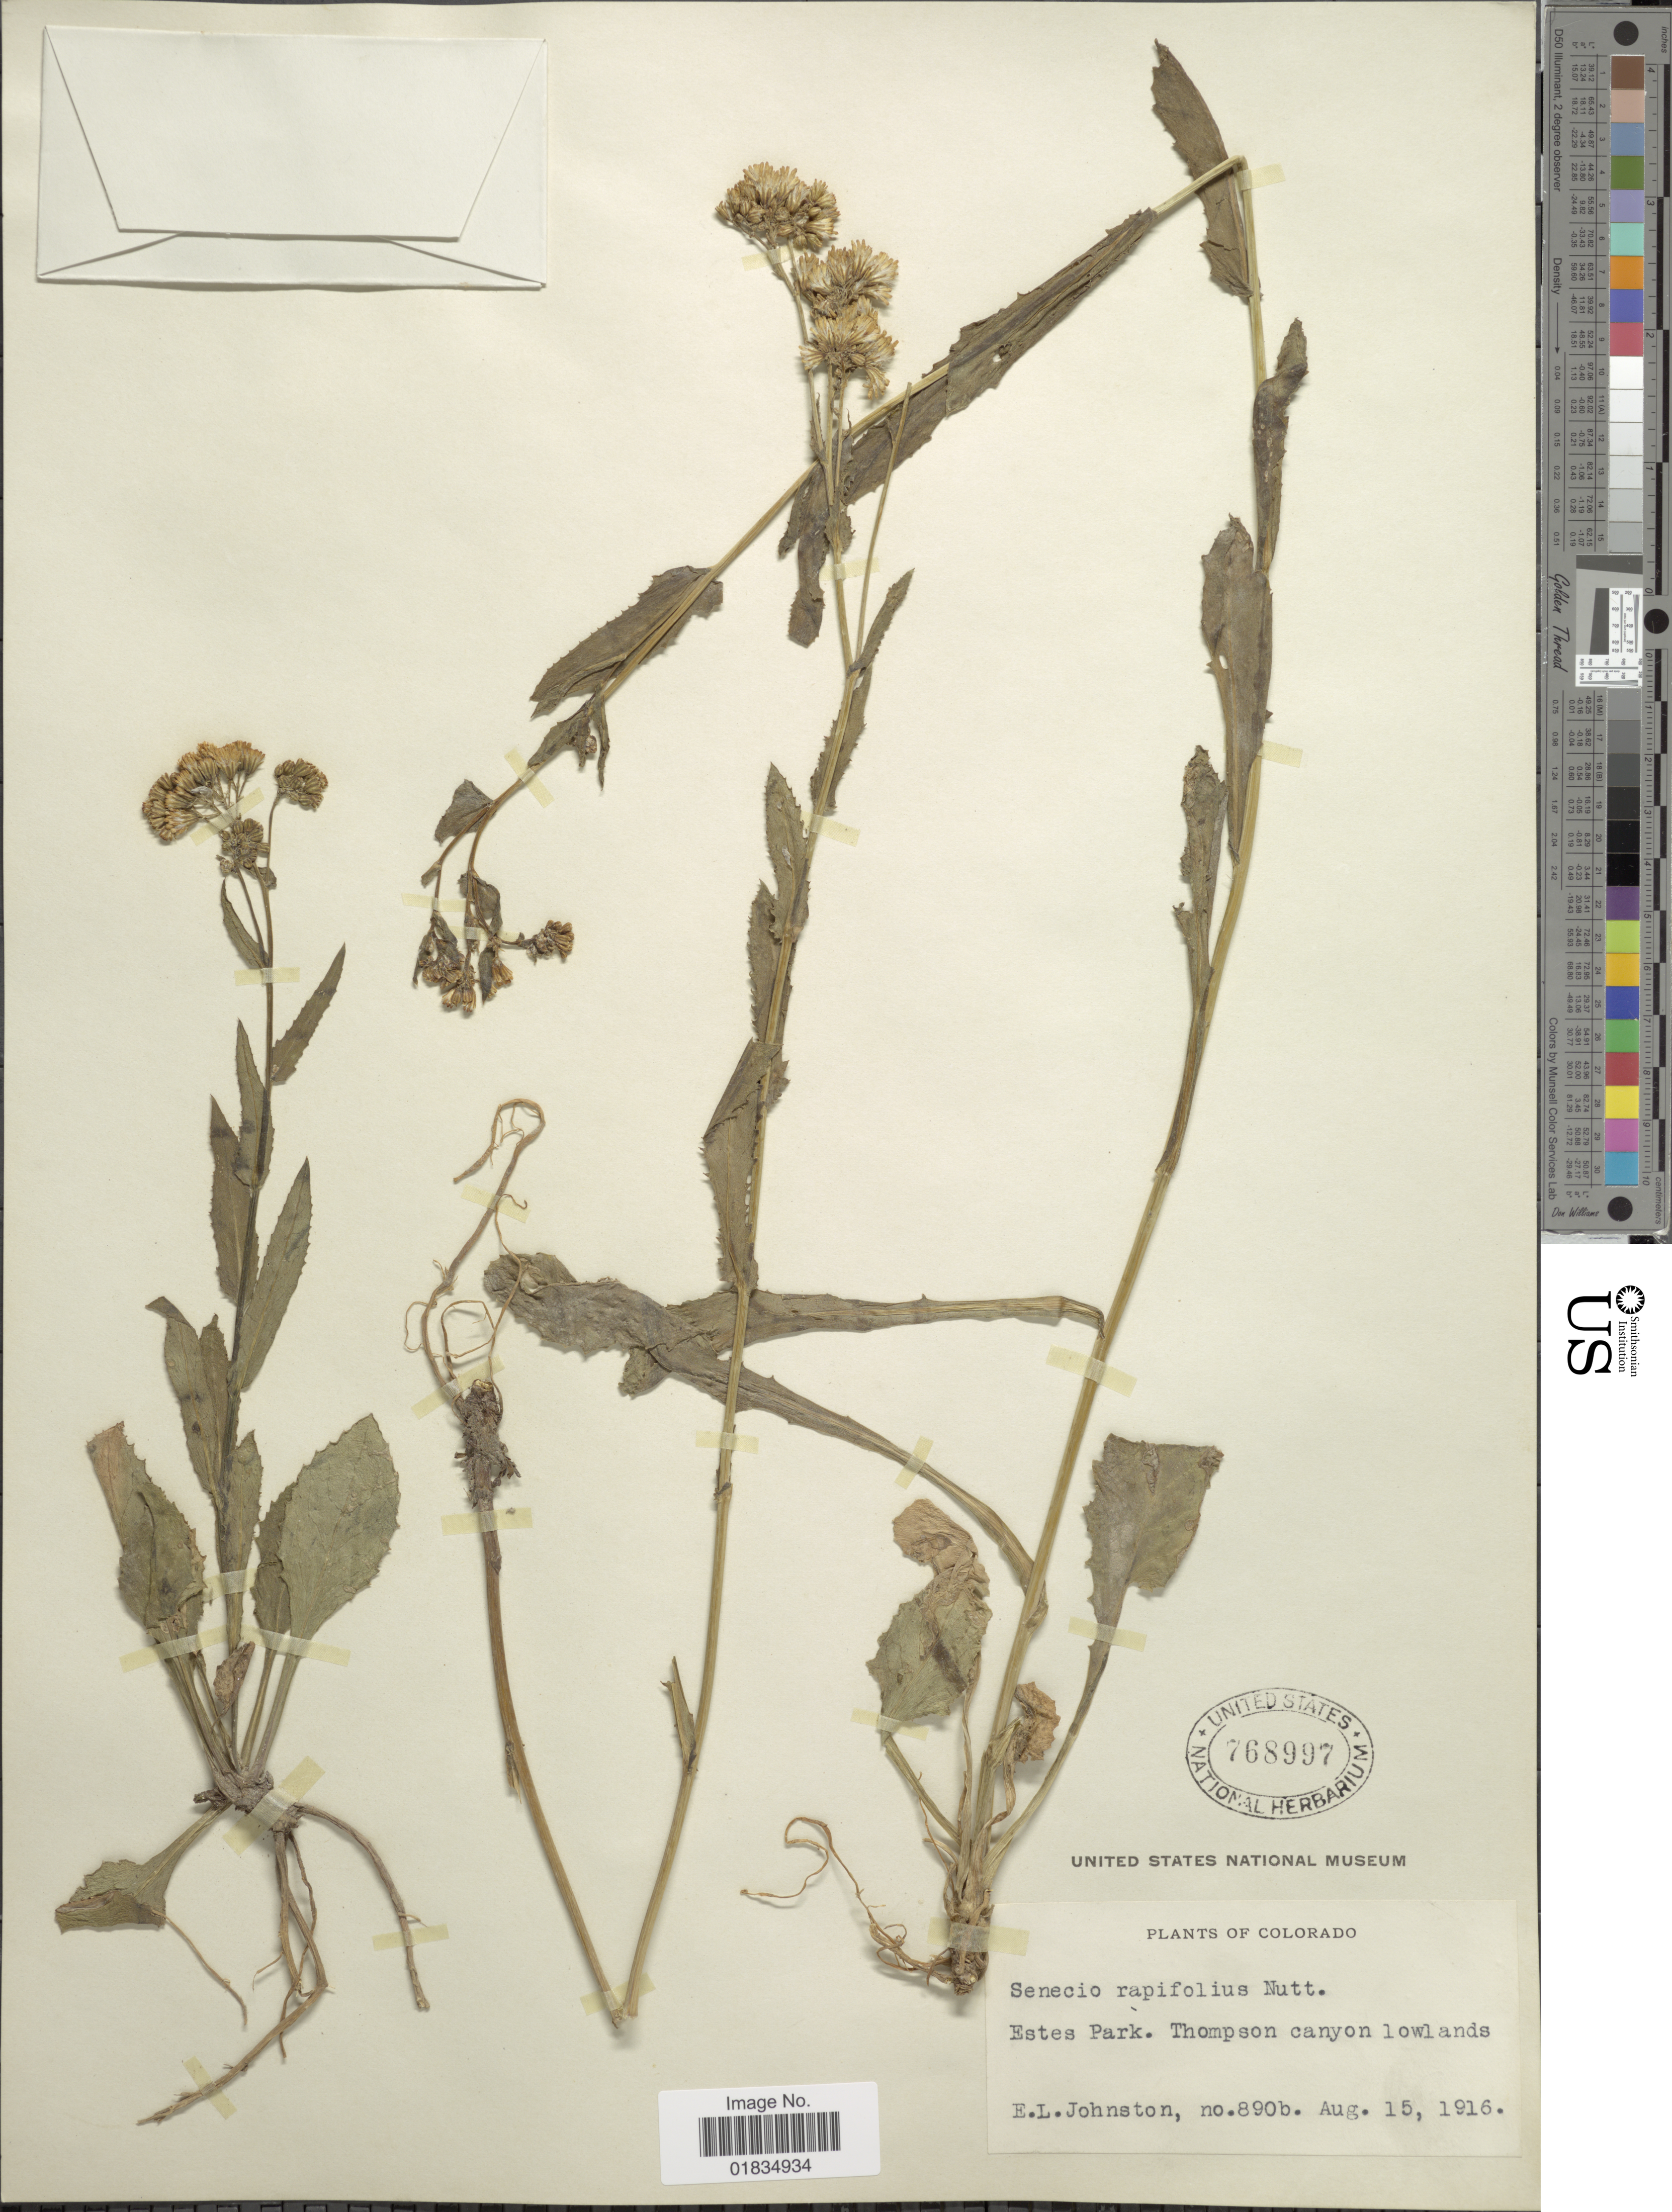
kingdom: Plantae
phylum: Tracheophyta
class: Magnoliopsida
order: Asterales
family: Asteraceae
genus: Senecio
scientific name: Senecio rapifolius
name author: Nutt.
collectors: E. L. Johnston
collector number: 890b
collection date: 1916-08-15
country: United States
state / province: Colorado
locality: Estes Park. Thompson canyon lowlands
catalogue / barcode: US 768997